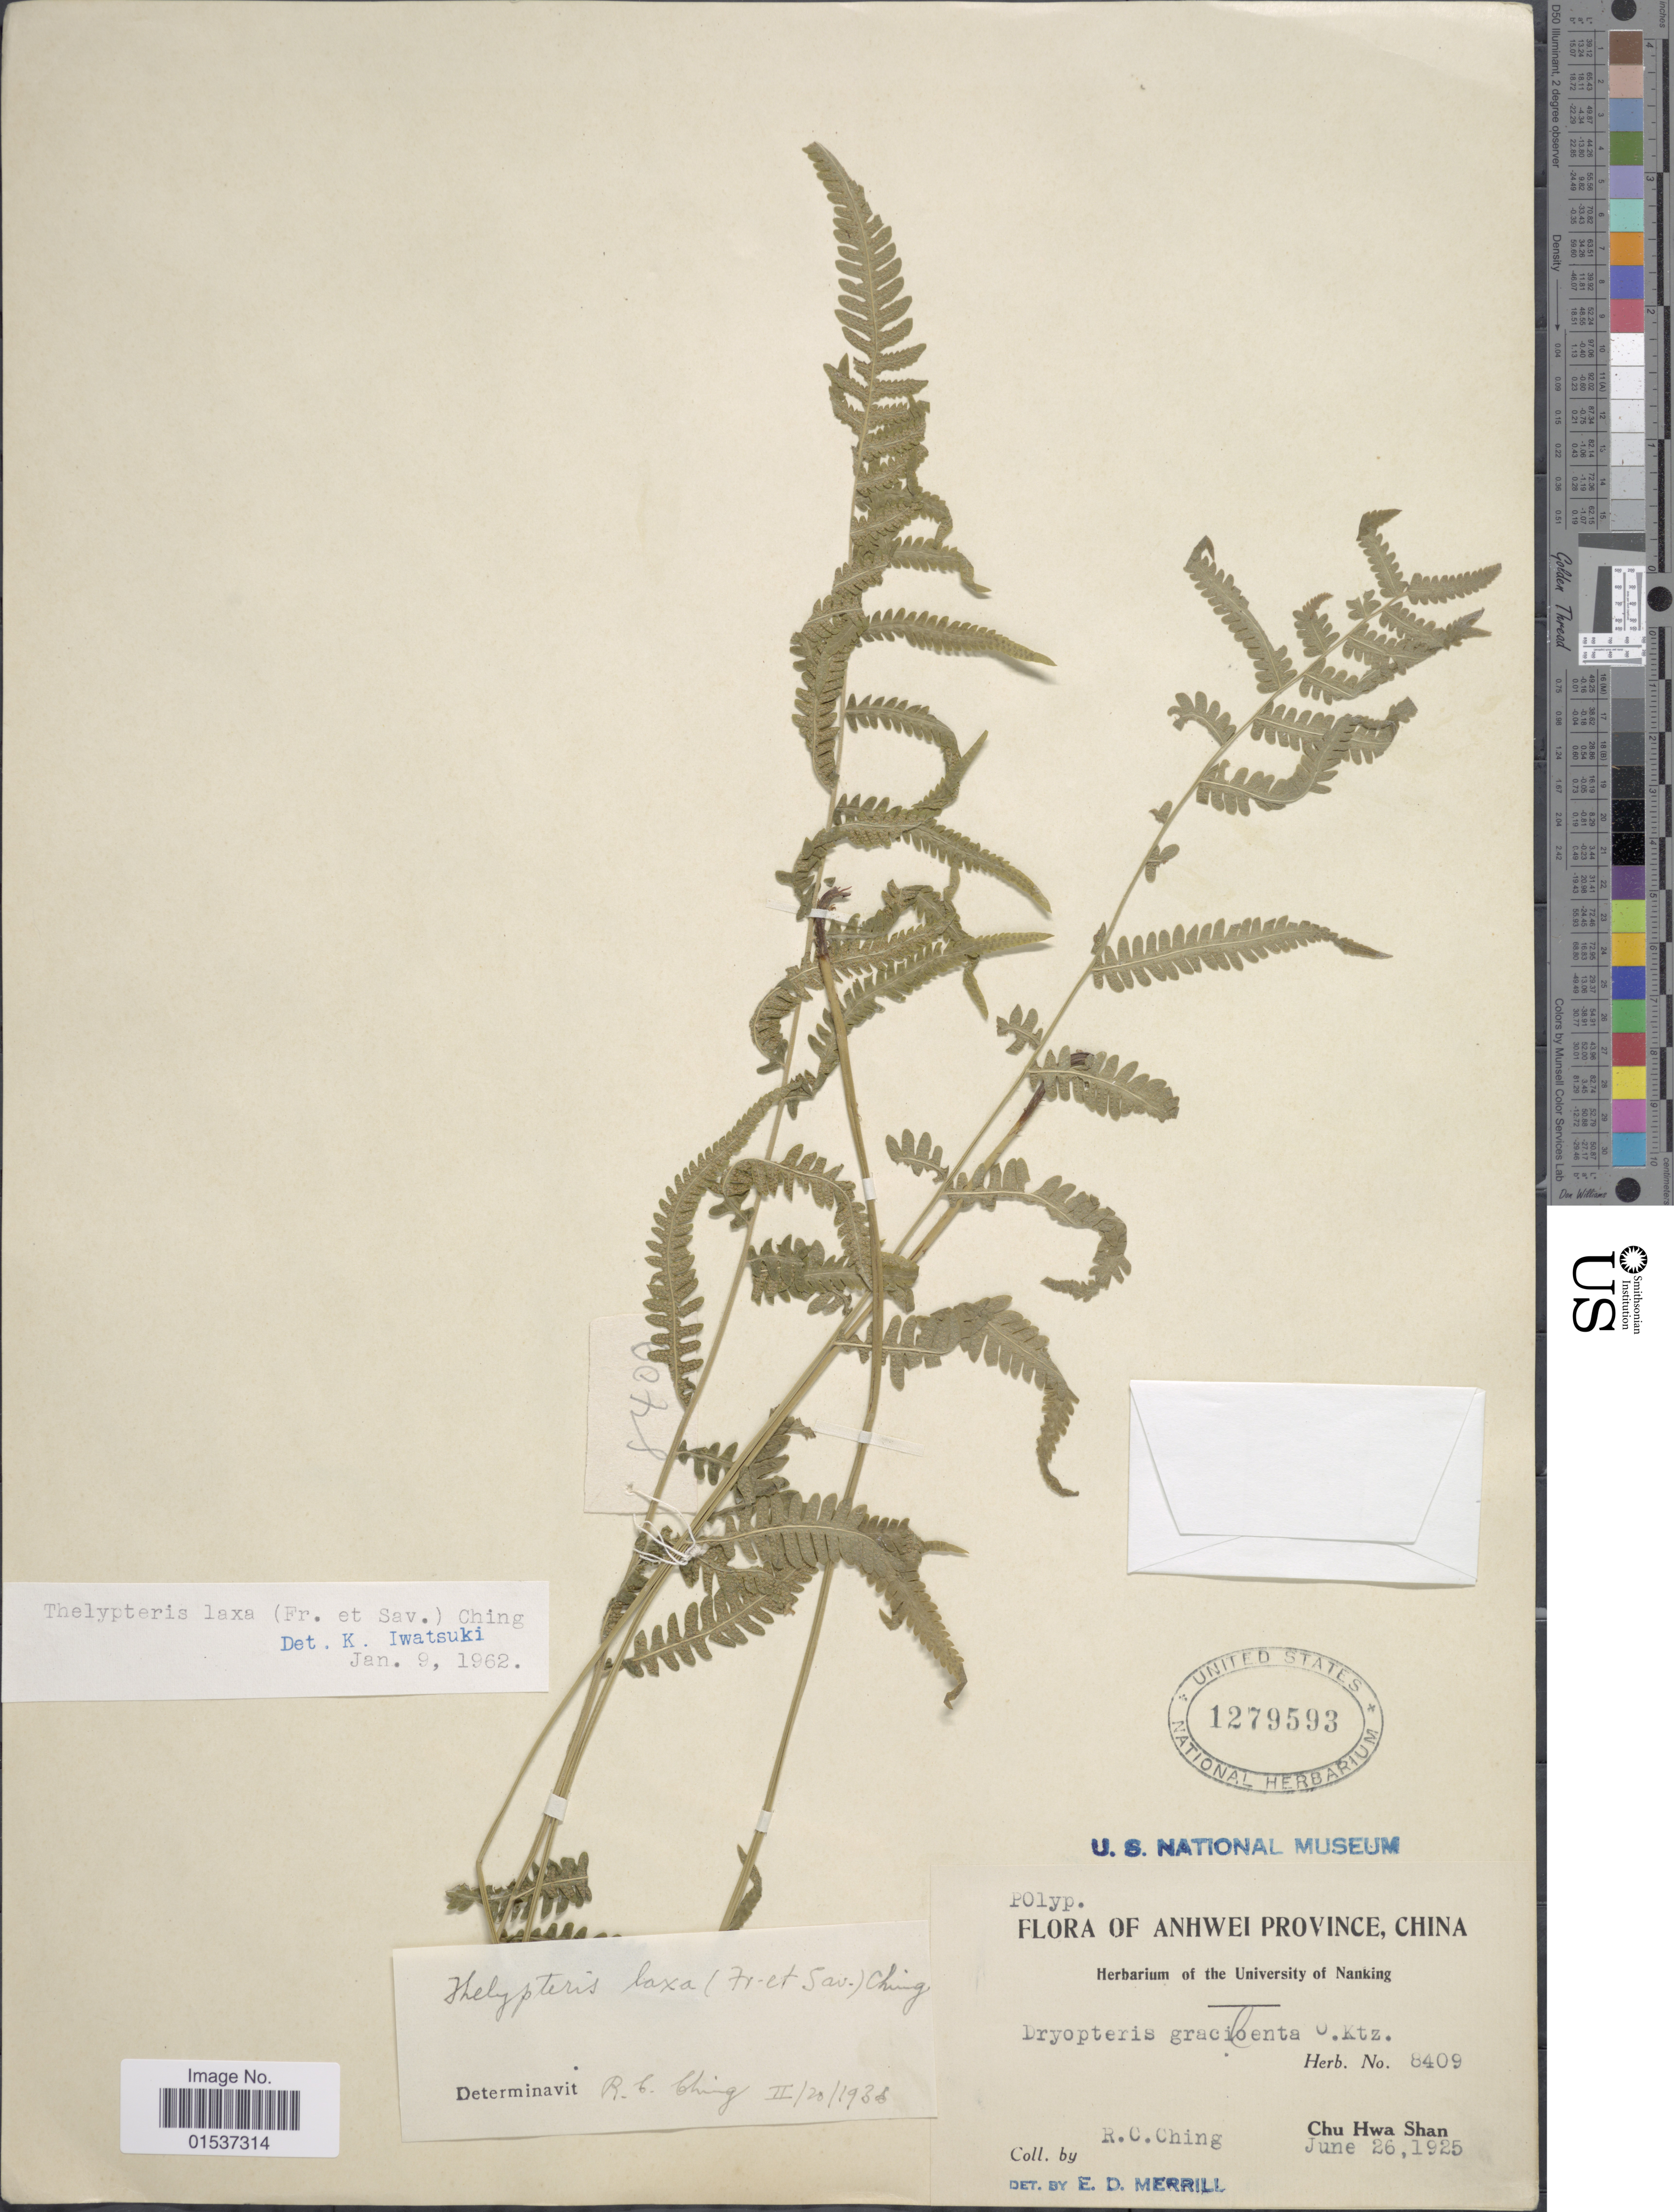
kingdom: Plantae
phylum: Tracheophyta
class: Polypodiopsida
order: Polypodiales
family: Thelypteridaceae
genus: Metathelypteris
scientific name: Metathelypteris laxa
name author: (Franch. & Sav.) Ching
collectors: R. C. Ching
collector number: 8409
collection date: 1925-06-26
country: China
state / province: Anhui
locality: Anhwei Province, China, Chu Hwa Shan.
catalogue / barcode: US 1279593